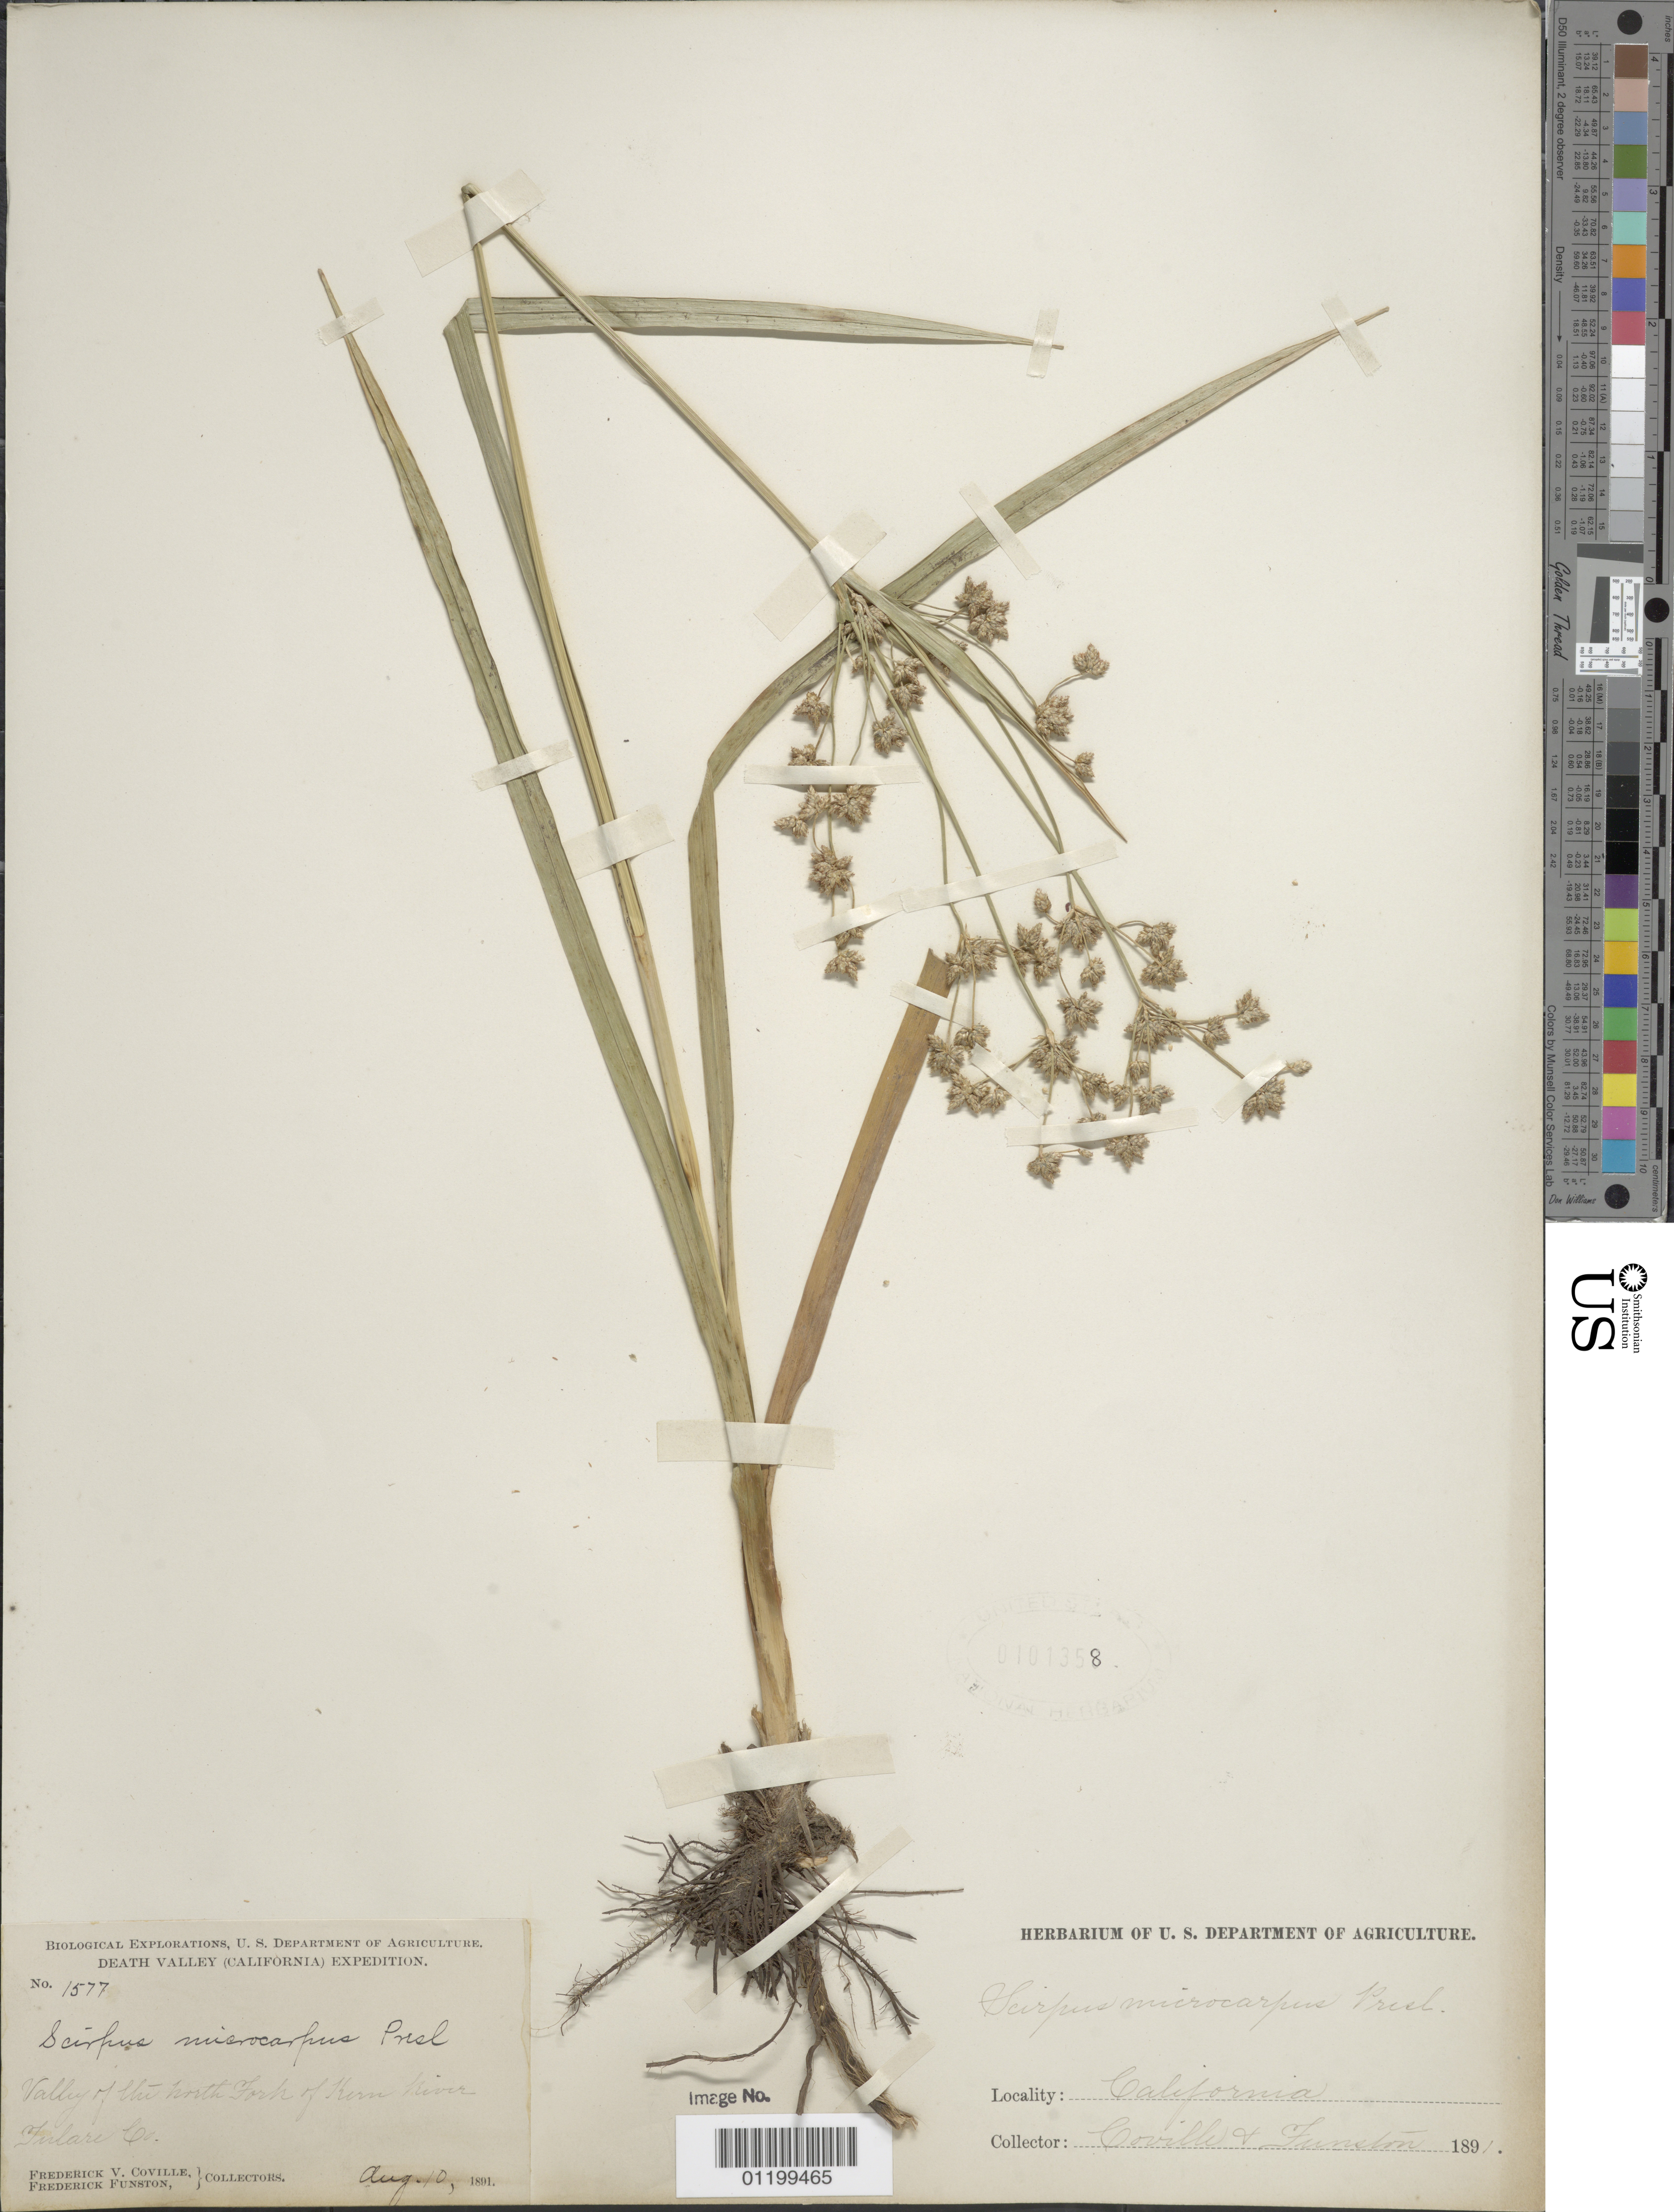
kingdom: Plantae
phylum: Tracheophyta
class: Liliopsida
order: Poales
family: Cyperaceae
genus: Scirpus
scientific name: Scirpus microcarpus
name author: J. Presl & C. Presl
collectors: F. V. Coville & F. Funston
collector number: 1577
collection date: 1891-08-10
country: United States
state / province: California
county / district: Tulare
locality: Valley of the North Fork of Kern River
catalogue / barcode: US 101358